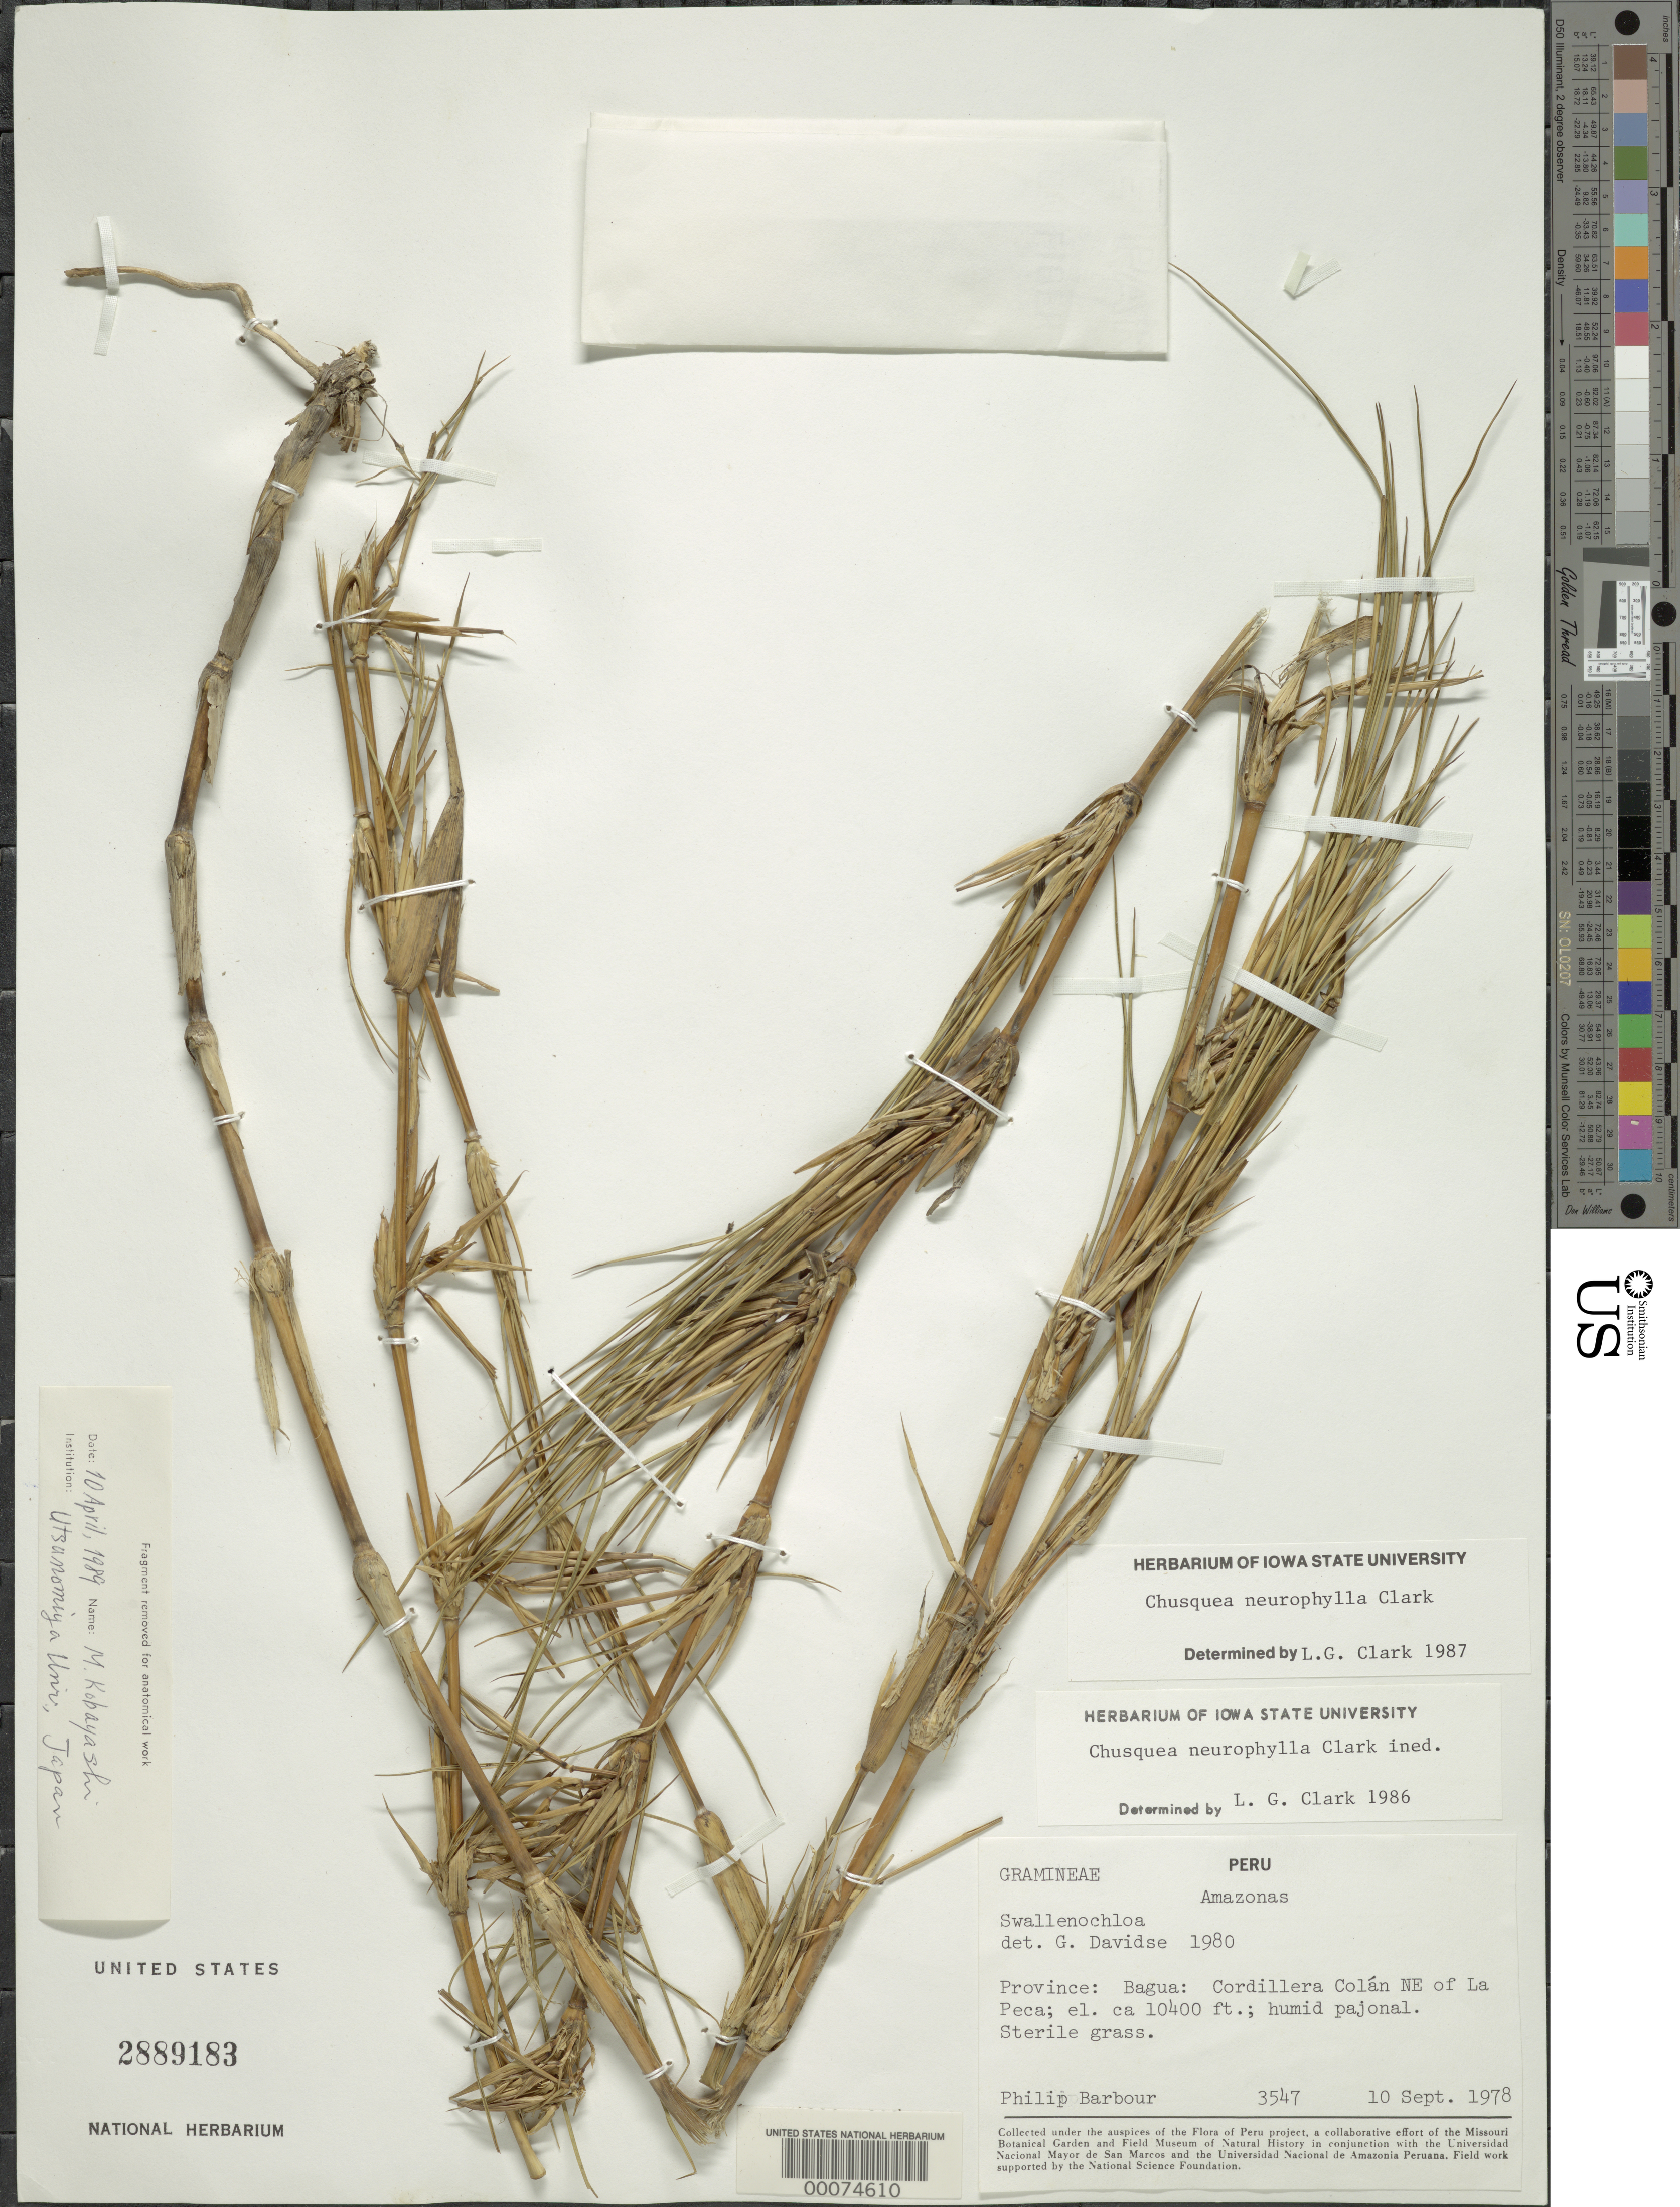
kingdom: Plantae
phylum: Tracheophyta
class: Liliopsida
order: Poales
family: Poaceae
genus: Chusquea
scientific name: Chusquea neurophylla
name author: L.G. Clark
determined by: Clark, Lynn G., (ISC), Iowa State University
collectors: P. Barbour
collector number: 3547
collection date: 1978-09-10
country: Peru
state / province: Amazonas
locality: Province: Bagua; Cordillera Colán NE of La Peca; humid pajonal.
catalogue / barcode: US 2889183